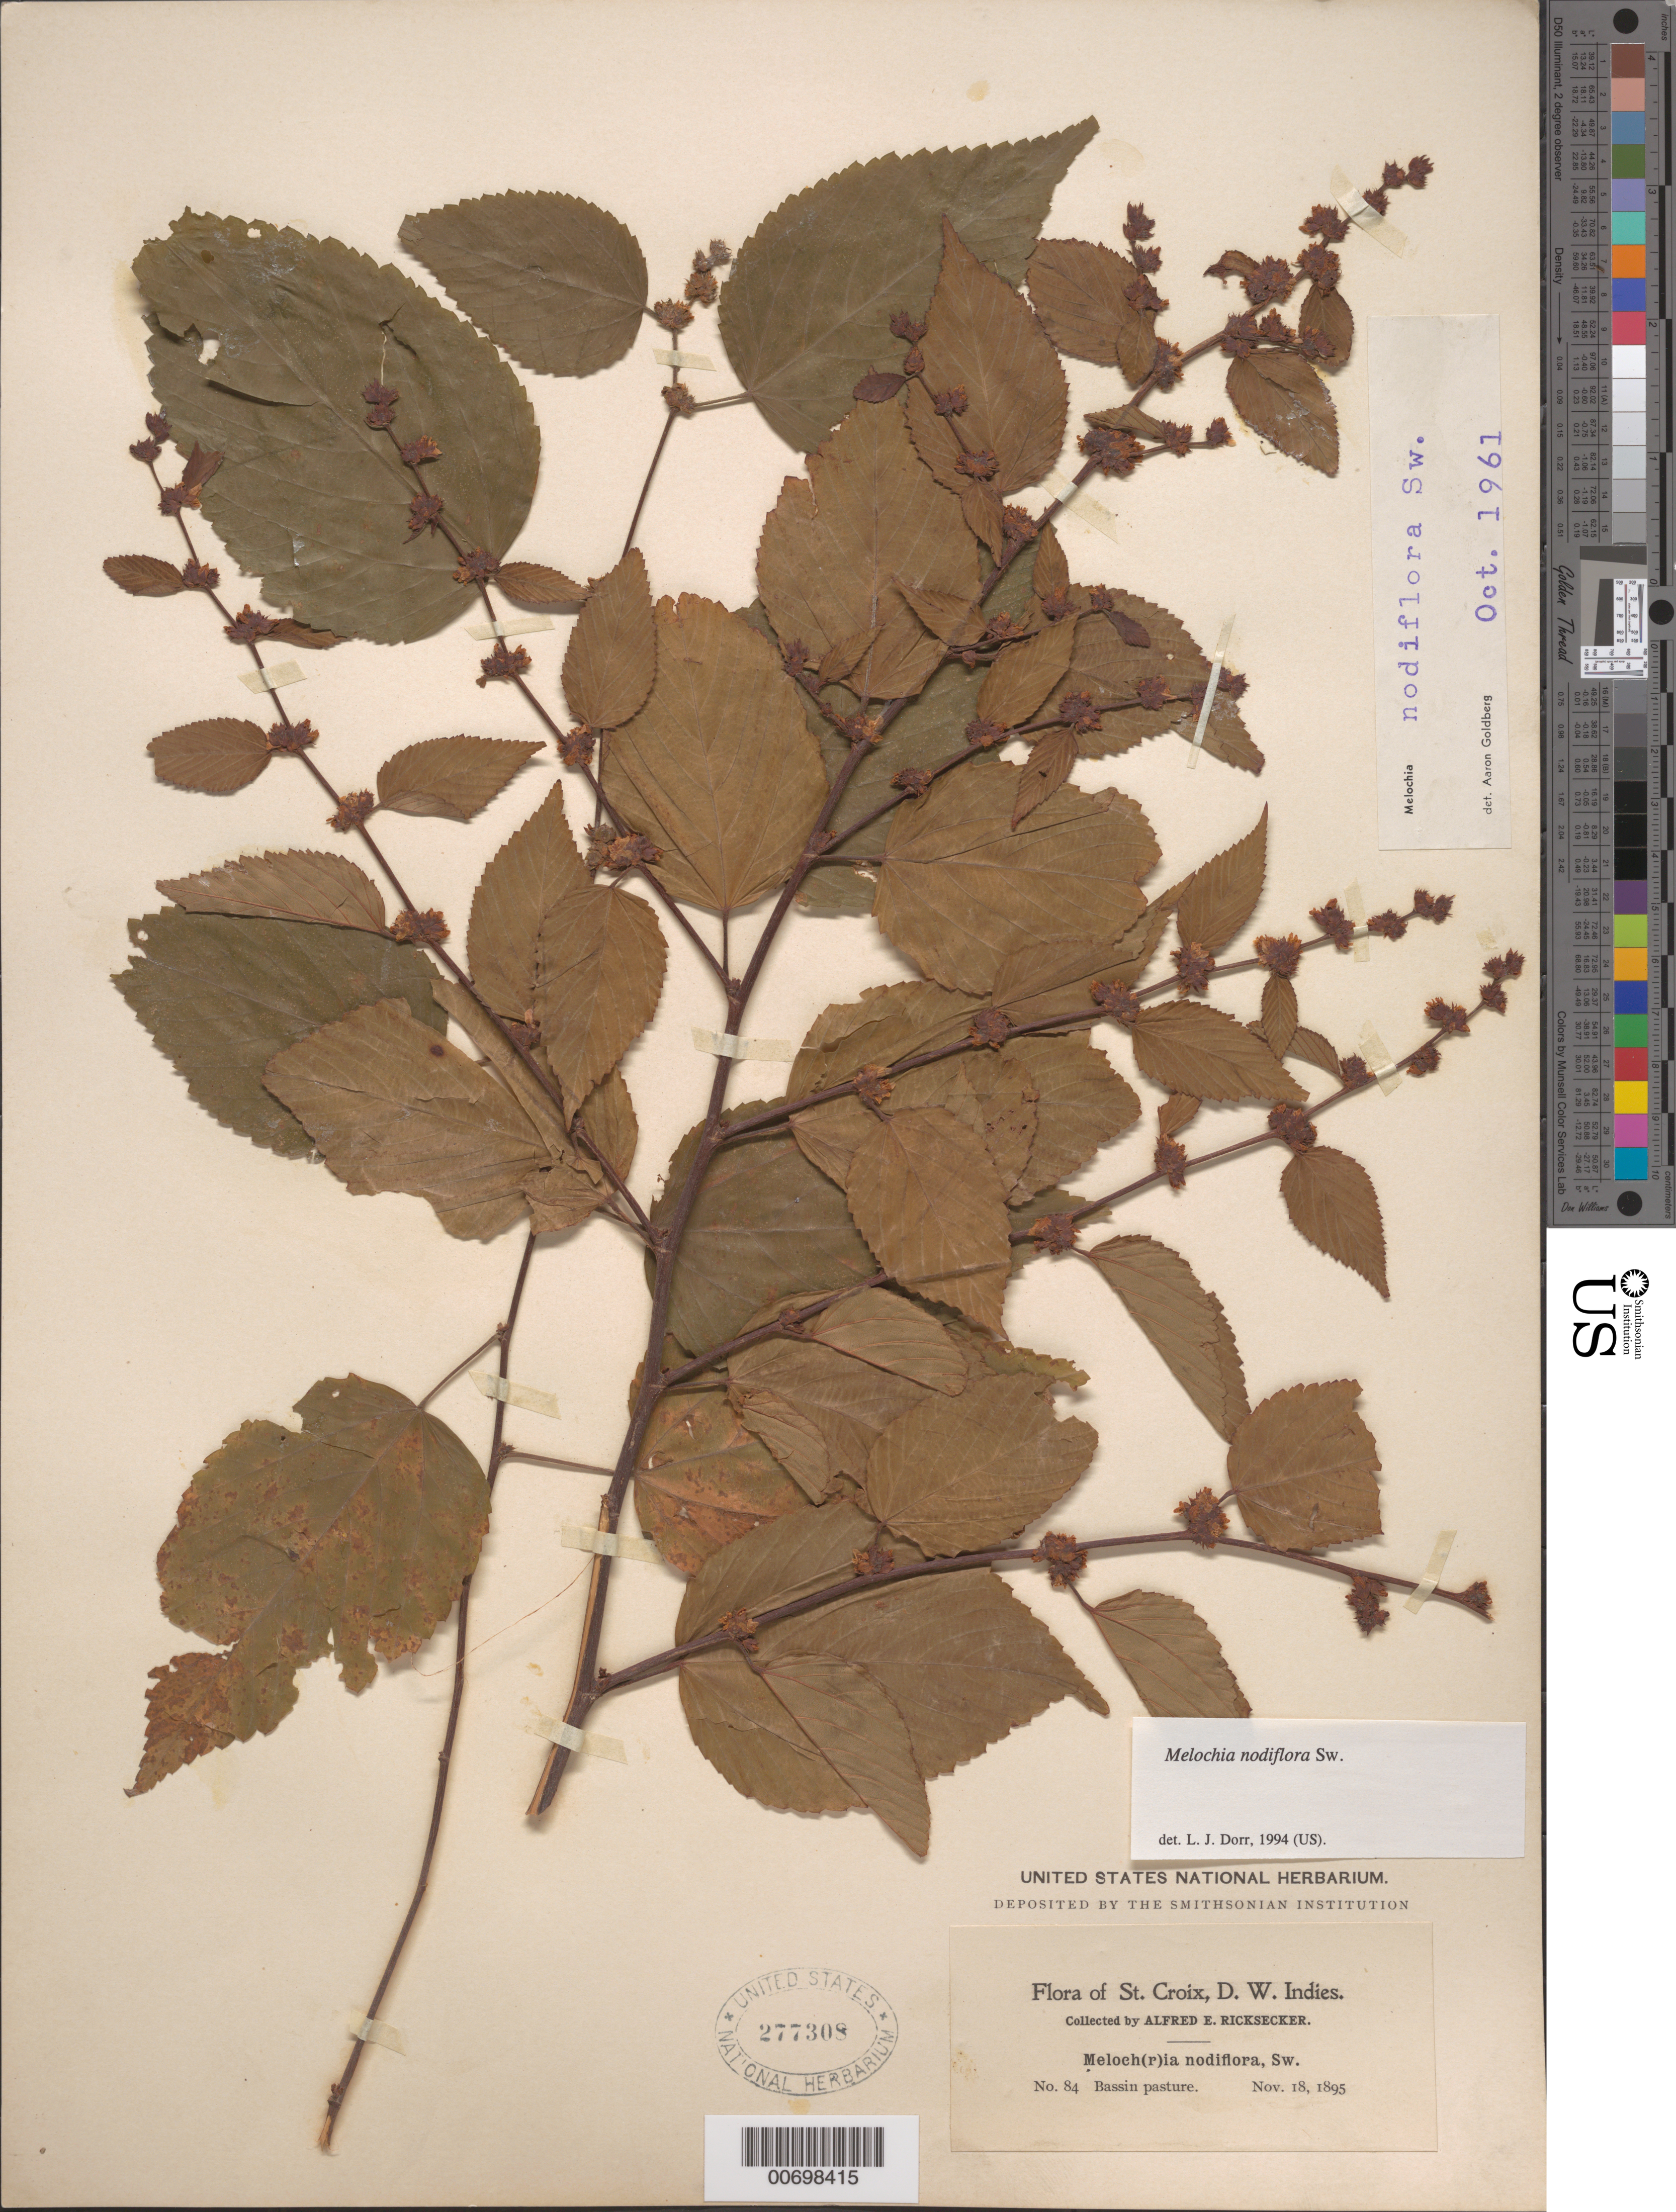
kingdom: Plantae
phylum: Tracheophyta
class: Magnoliopsida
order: Malvales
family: Malvaceae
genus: Melochia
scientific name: Melochia nodiflora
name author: Sw.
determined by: Dorr, L. J., (BOT), Smithsonian Institution - National Museum of Natural History (UNITED STATES)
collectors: A. E. Ricksecker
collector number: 84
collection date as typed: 18 Nov 1895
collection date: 1895-11-18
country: U.S. Virgin Islands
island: St. Croix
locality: Bassin pasture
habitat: Pasture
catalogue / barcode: US 277308